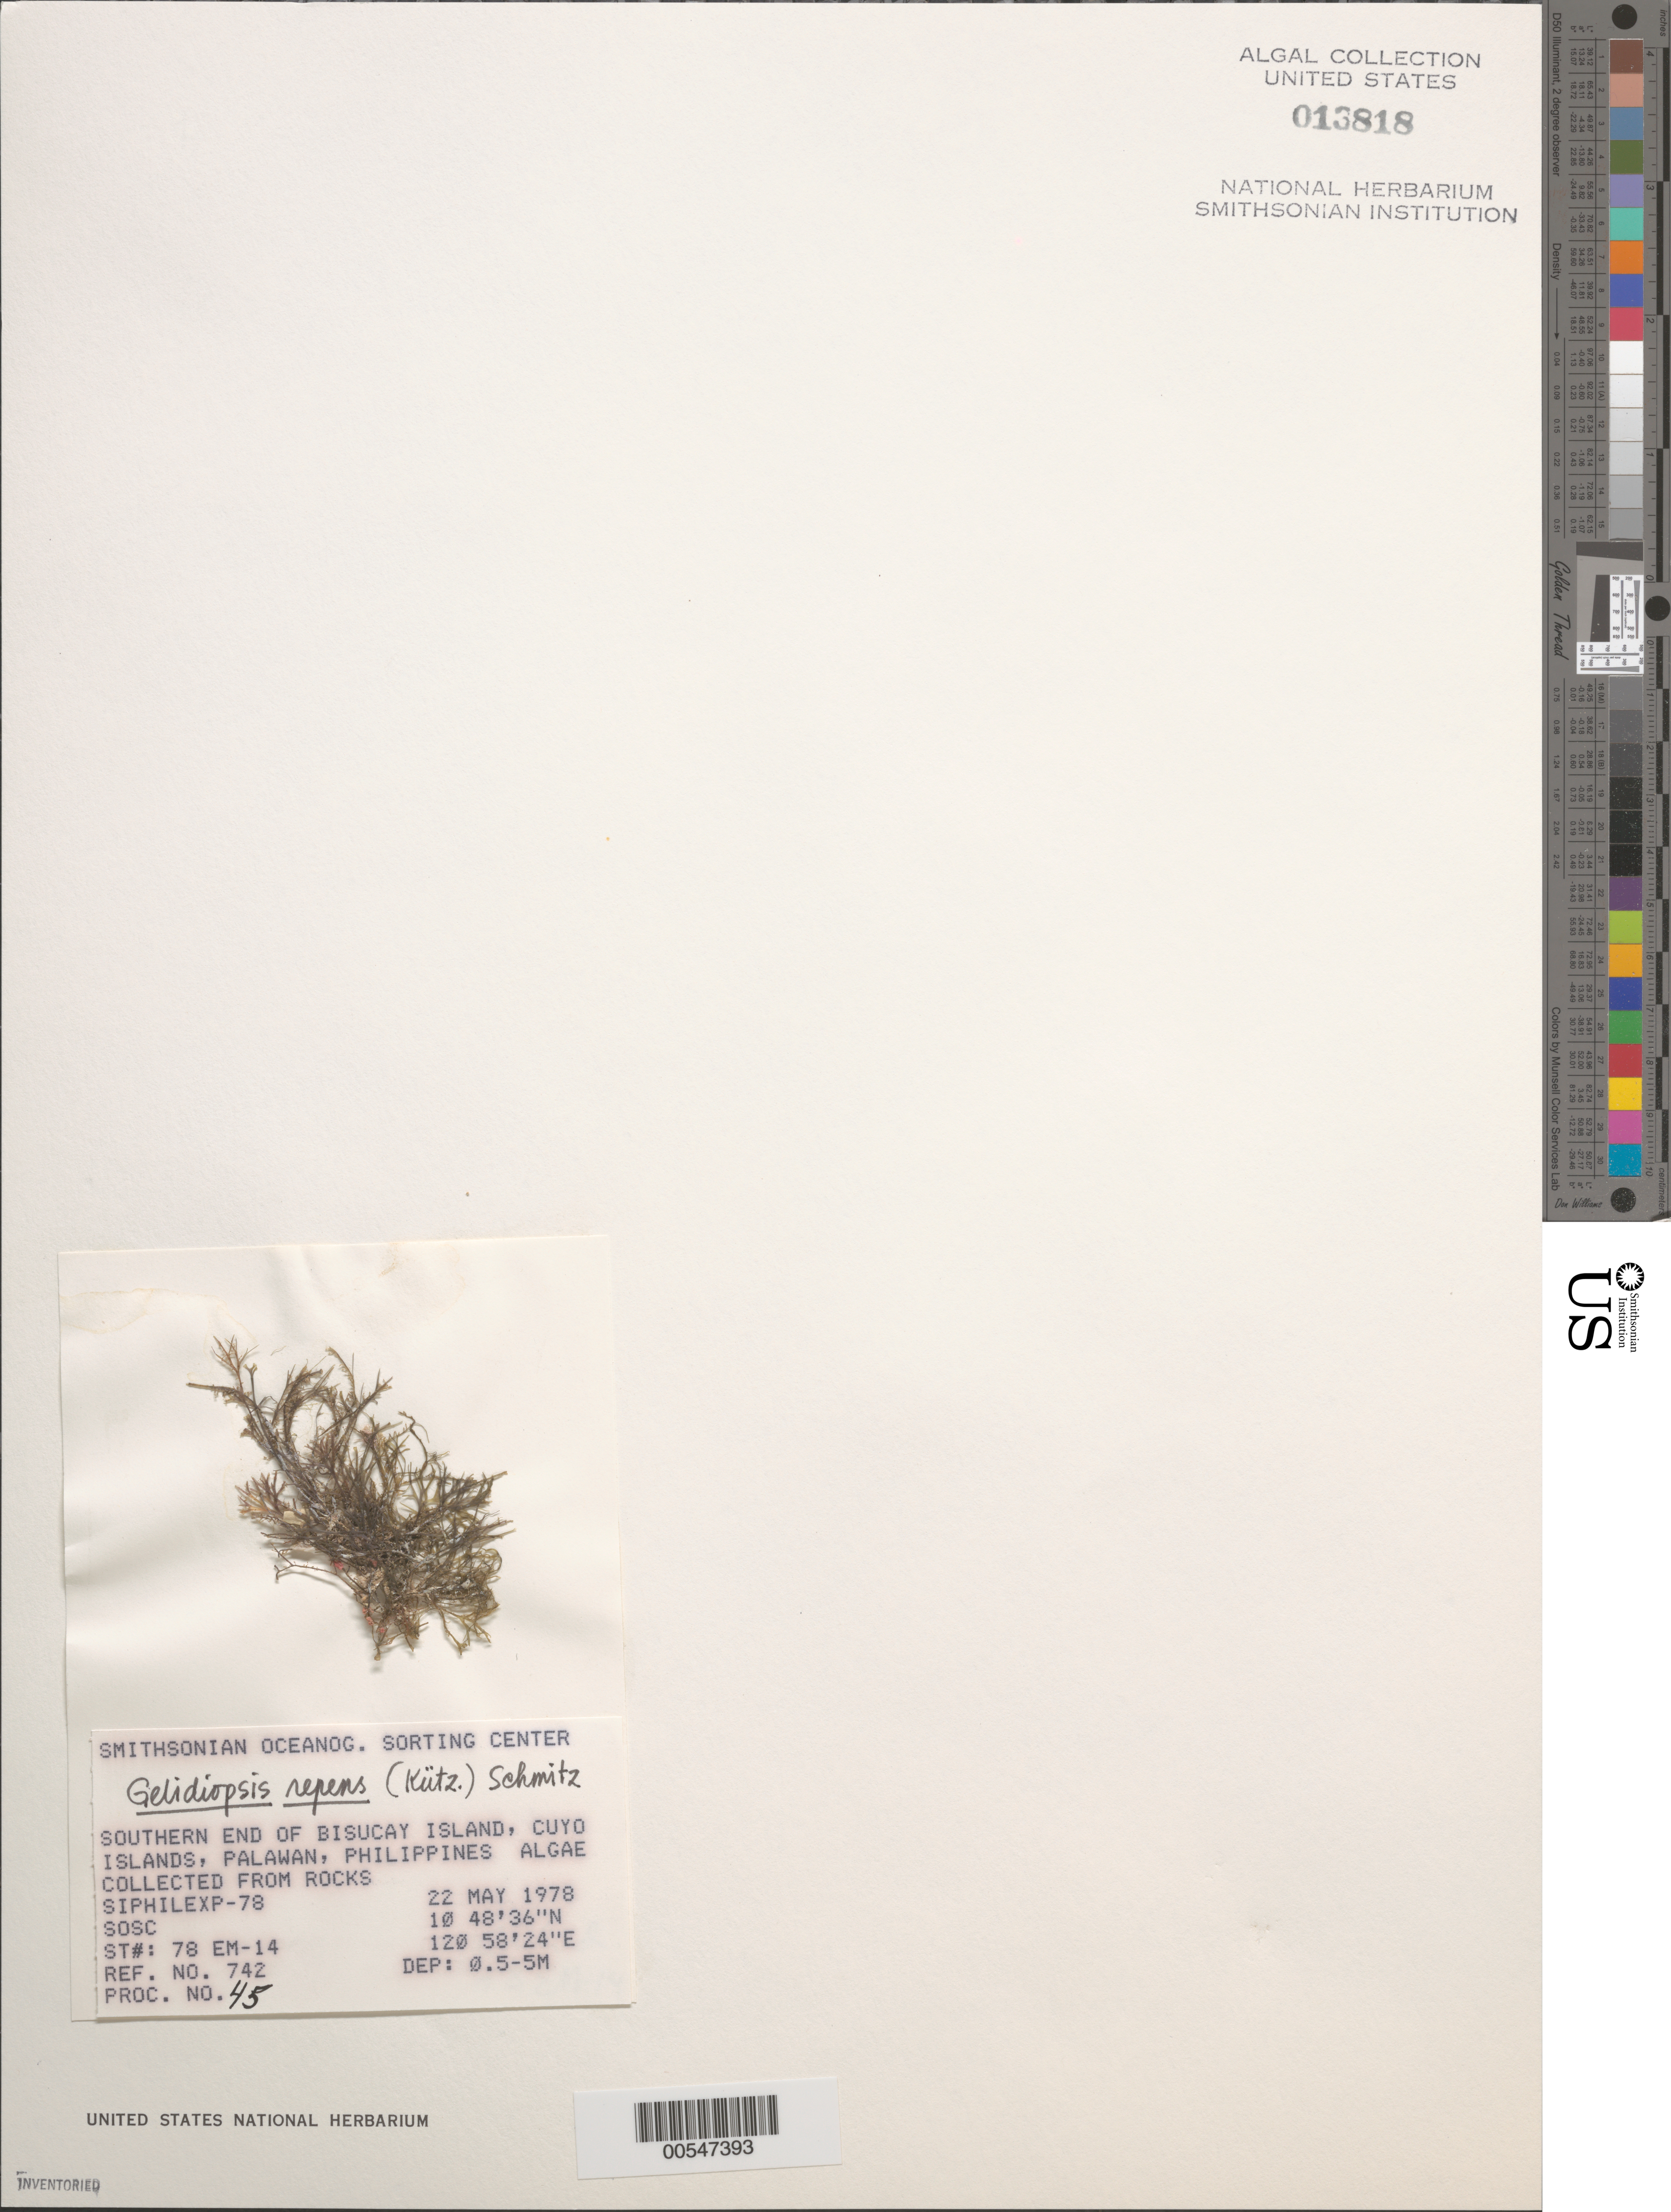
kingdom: Plantae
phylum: Rhodophyta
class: Florideophyceae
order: Rhodymeniales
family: Lomentariaceae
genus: Ceratodictyon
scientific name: Ceratodictyon repens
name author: (Kütz.) R.E. Norris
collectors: SOSC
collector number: Station 78 Em-14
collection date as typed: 22 May 1978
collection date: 1978-05-22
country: Philippines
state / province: Mimaropa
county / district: Palawan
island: Bisucay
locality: Southern end of island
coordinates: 10 48' 36" N, 120 58' 24" E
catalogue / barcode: US 13818